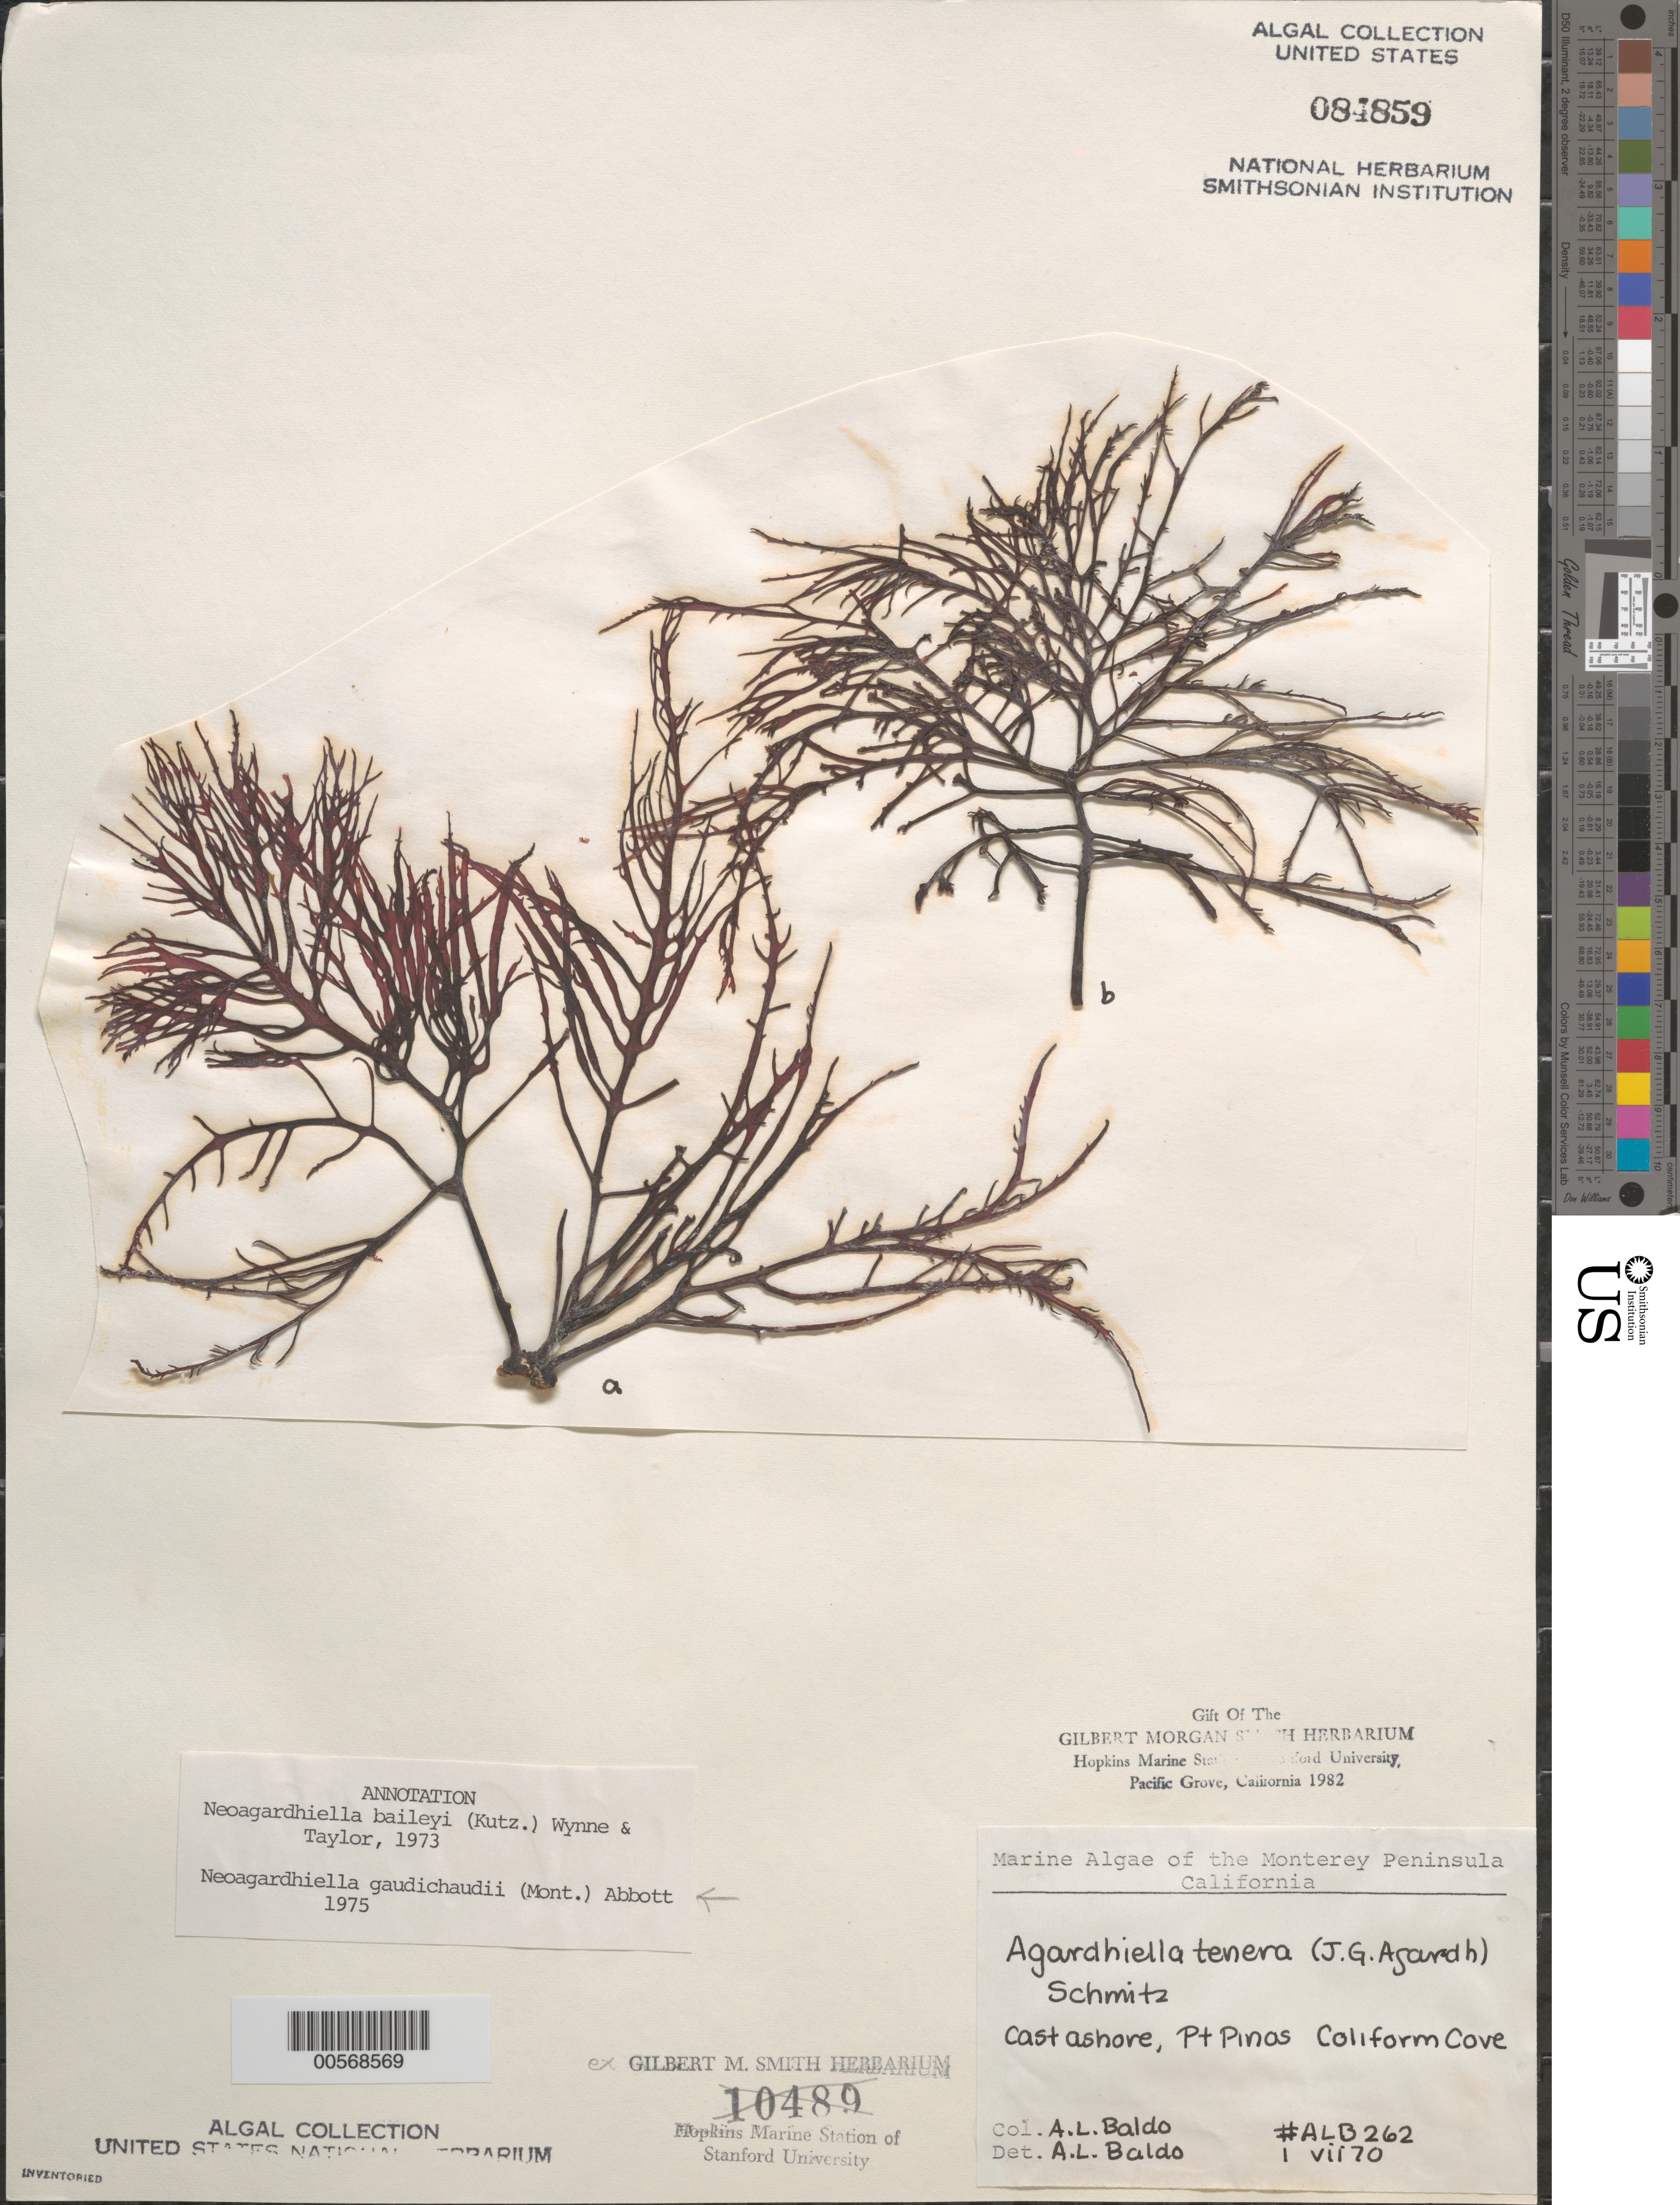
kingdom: Plantae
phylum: Rhodophyta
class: Florideophyceae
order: Gigartinales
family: Solieriaceae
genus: Sarcodiotheca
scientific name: Sarcodiotheca gaudichaudii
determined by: Algae name updating Project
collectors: A. Baldo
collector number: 262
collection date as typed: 01 Jul 1970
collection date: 1970-07-01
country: United States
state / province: California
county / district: Monterey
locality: Coliform Cove, Point Pinos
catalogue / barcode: US 84859